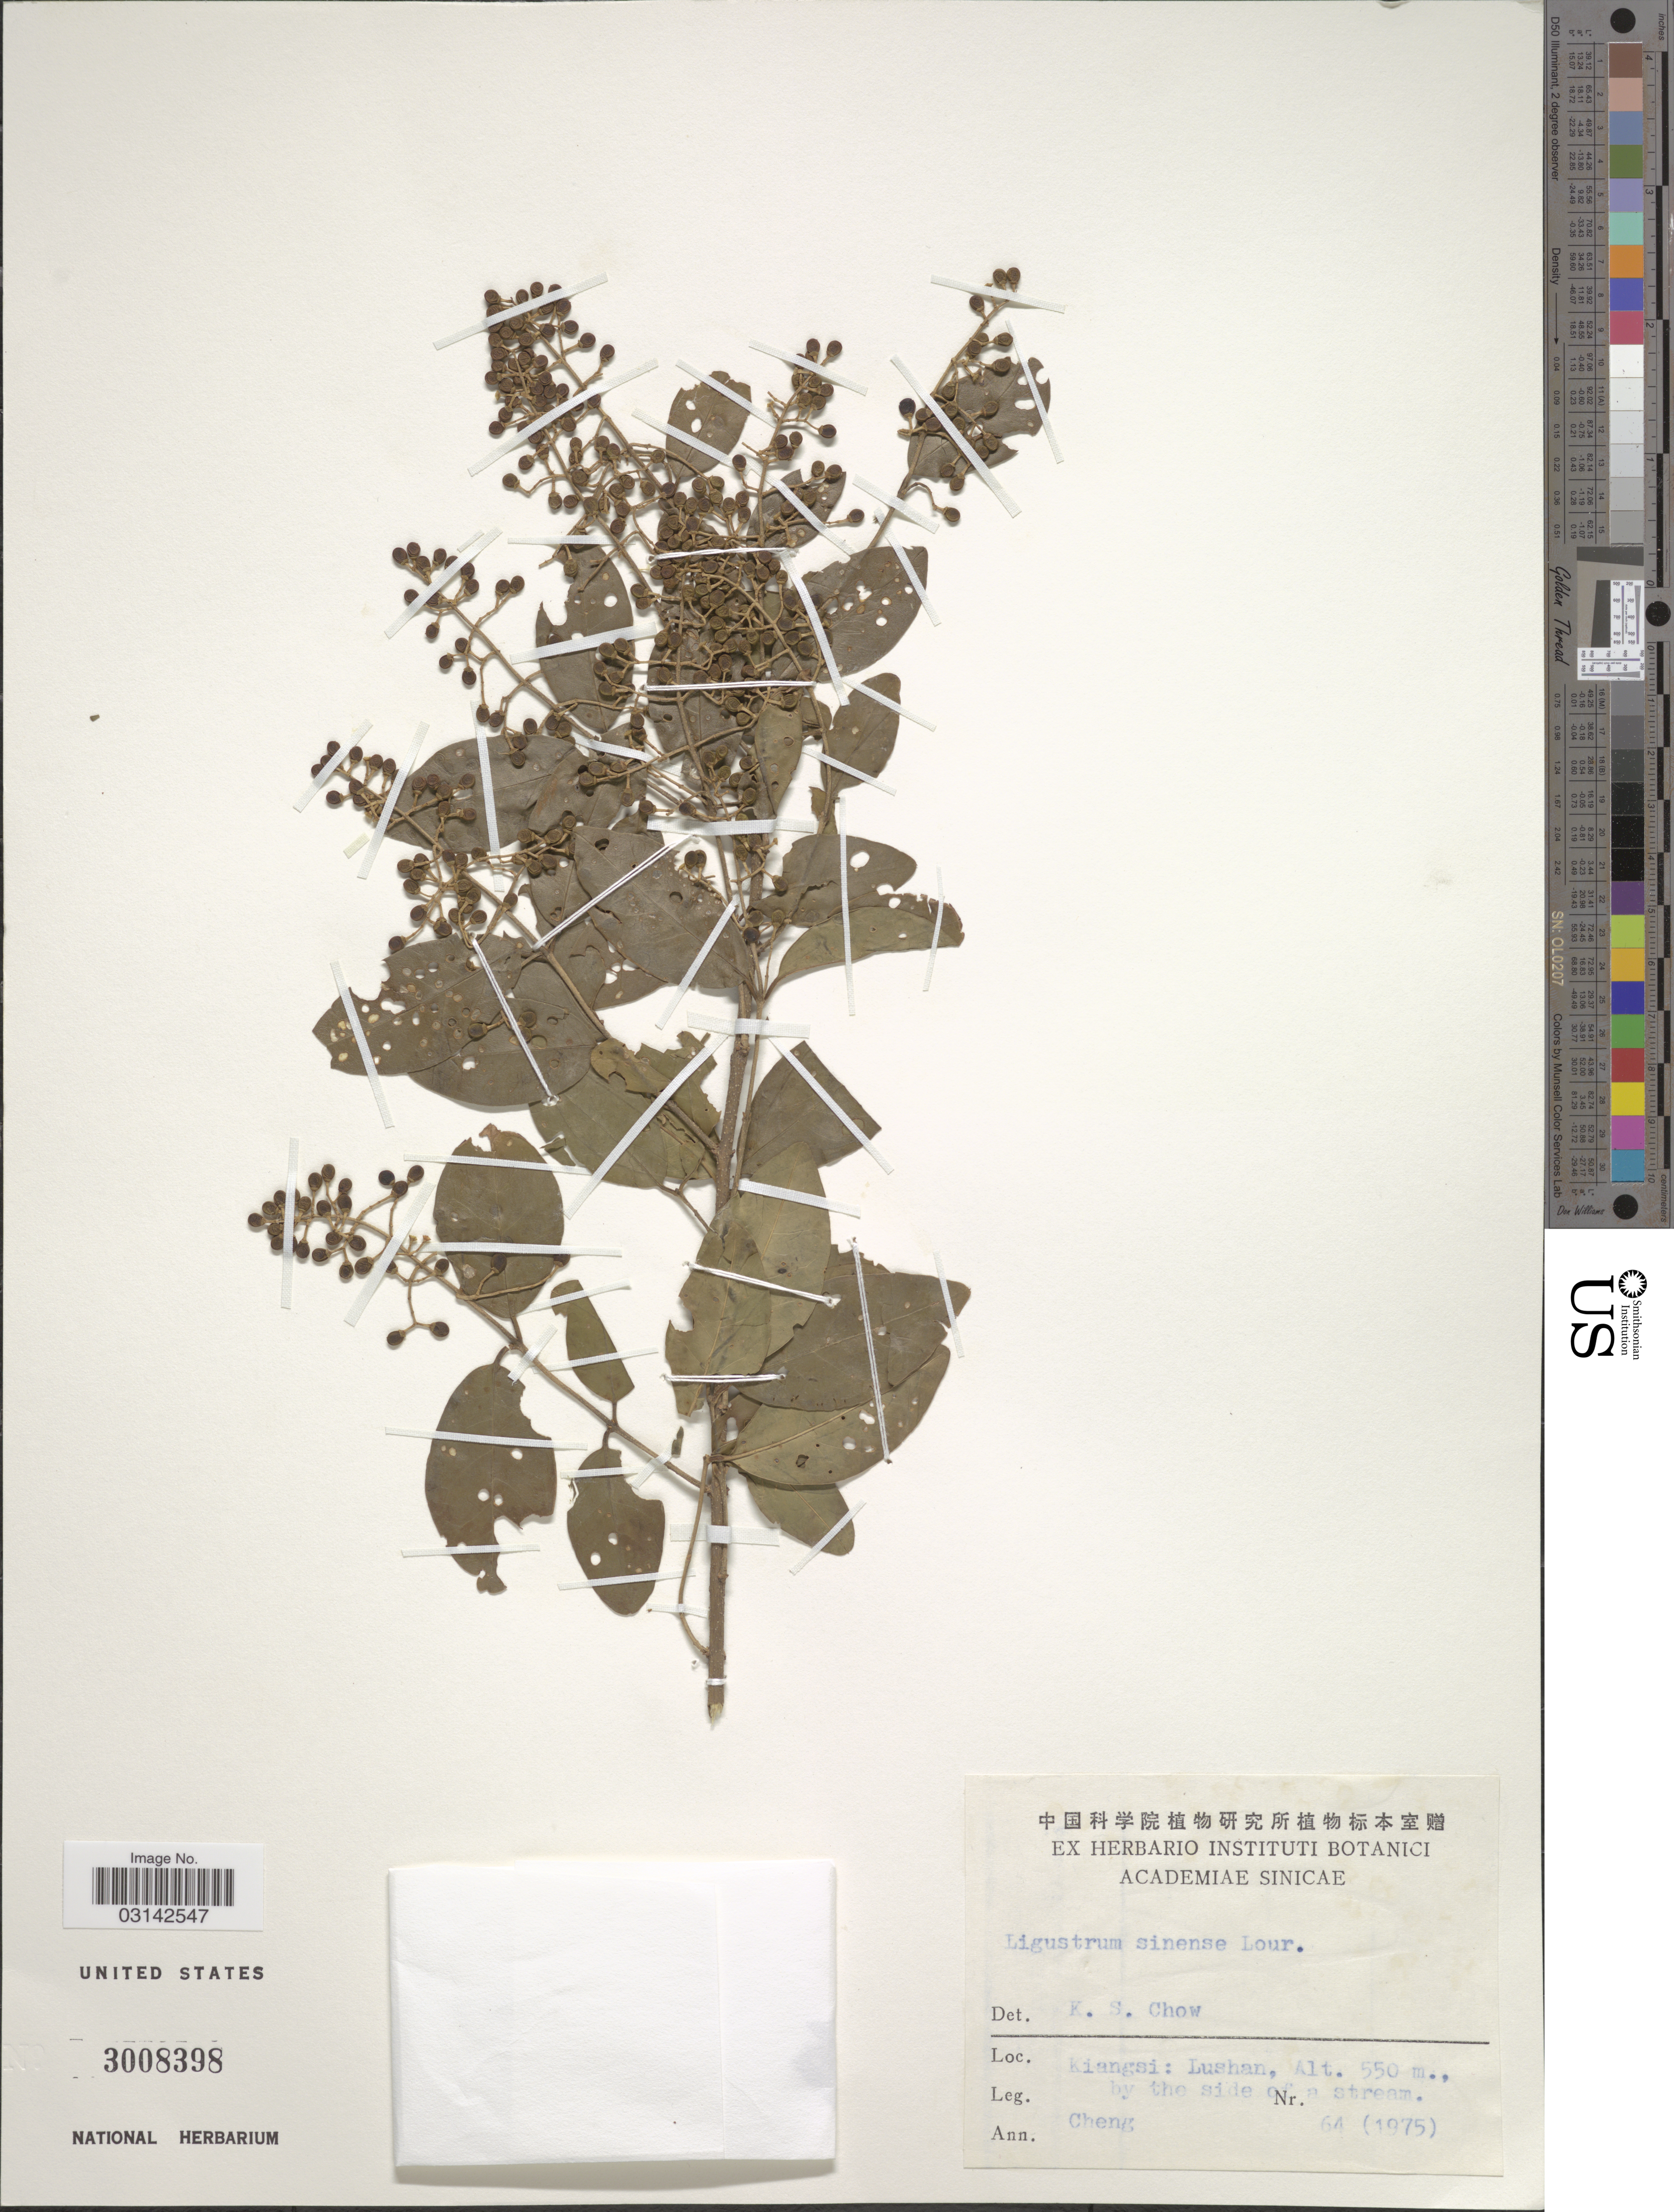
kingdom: Plantae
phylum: Tracheophyta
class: Magnoliopsida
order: Lamiales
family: Oleaceae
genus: Ligustrum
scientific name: Ligustrum sinense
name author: Lour.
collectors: -. Cheng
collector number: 64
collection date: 1975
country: China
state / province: Jiangxi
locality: Kiangsi: Lushan.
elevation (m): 550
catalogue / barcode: US 3008398